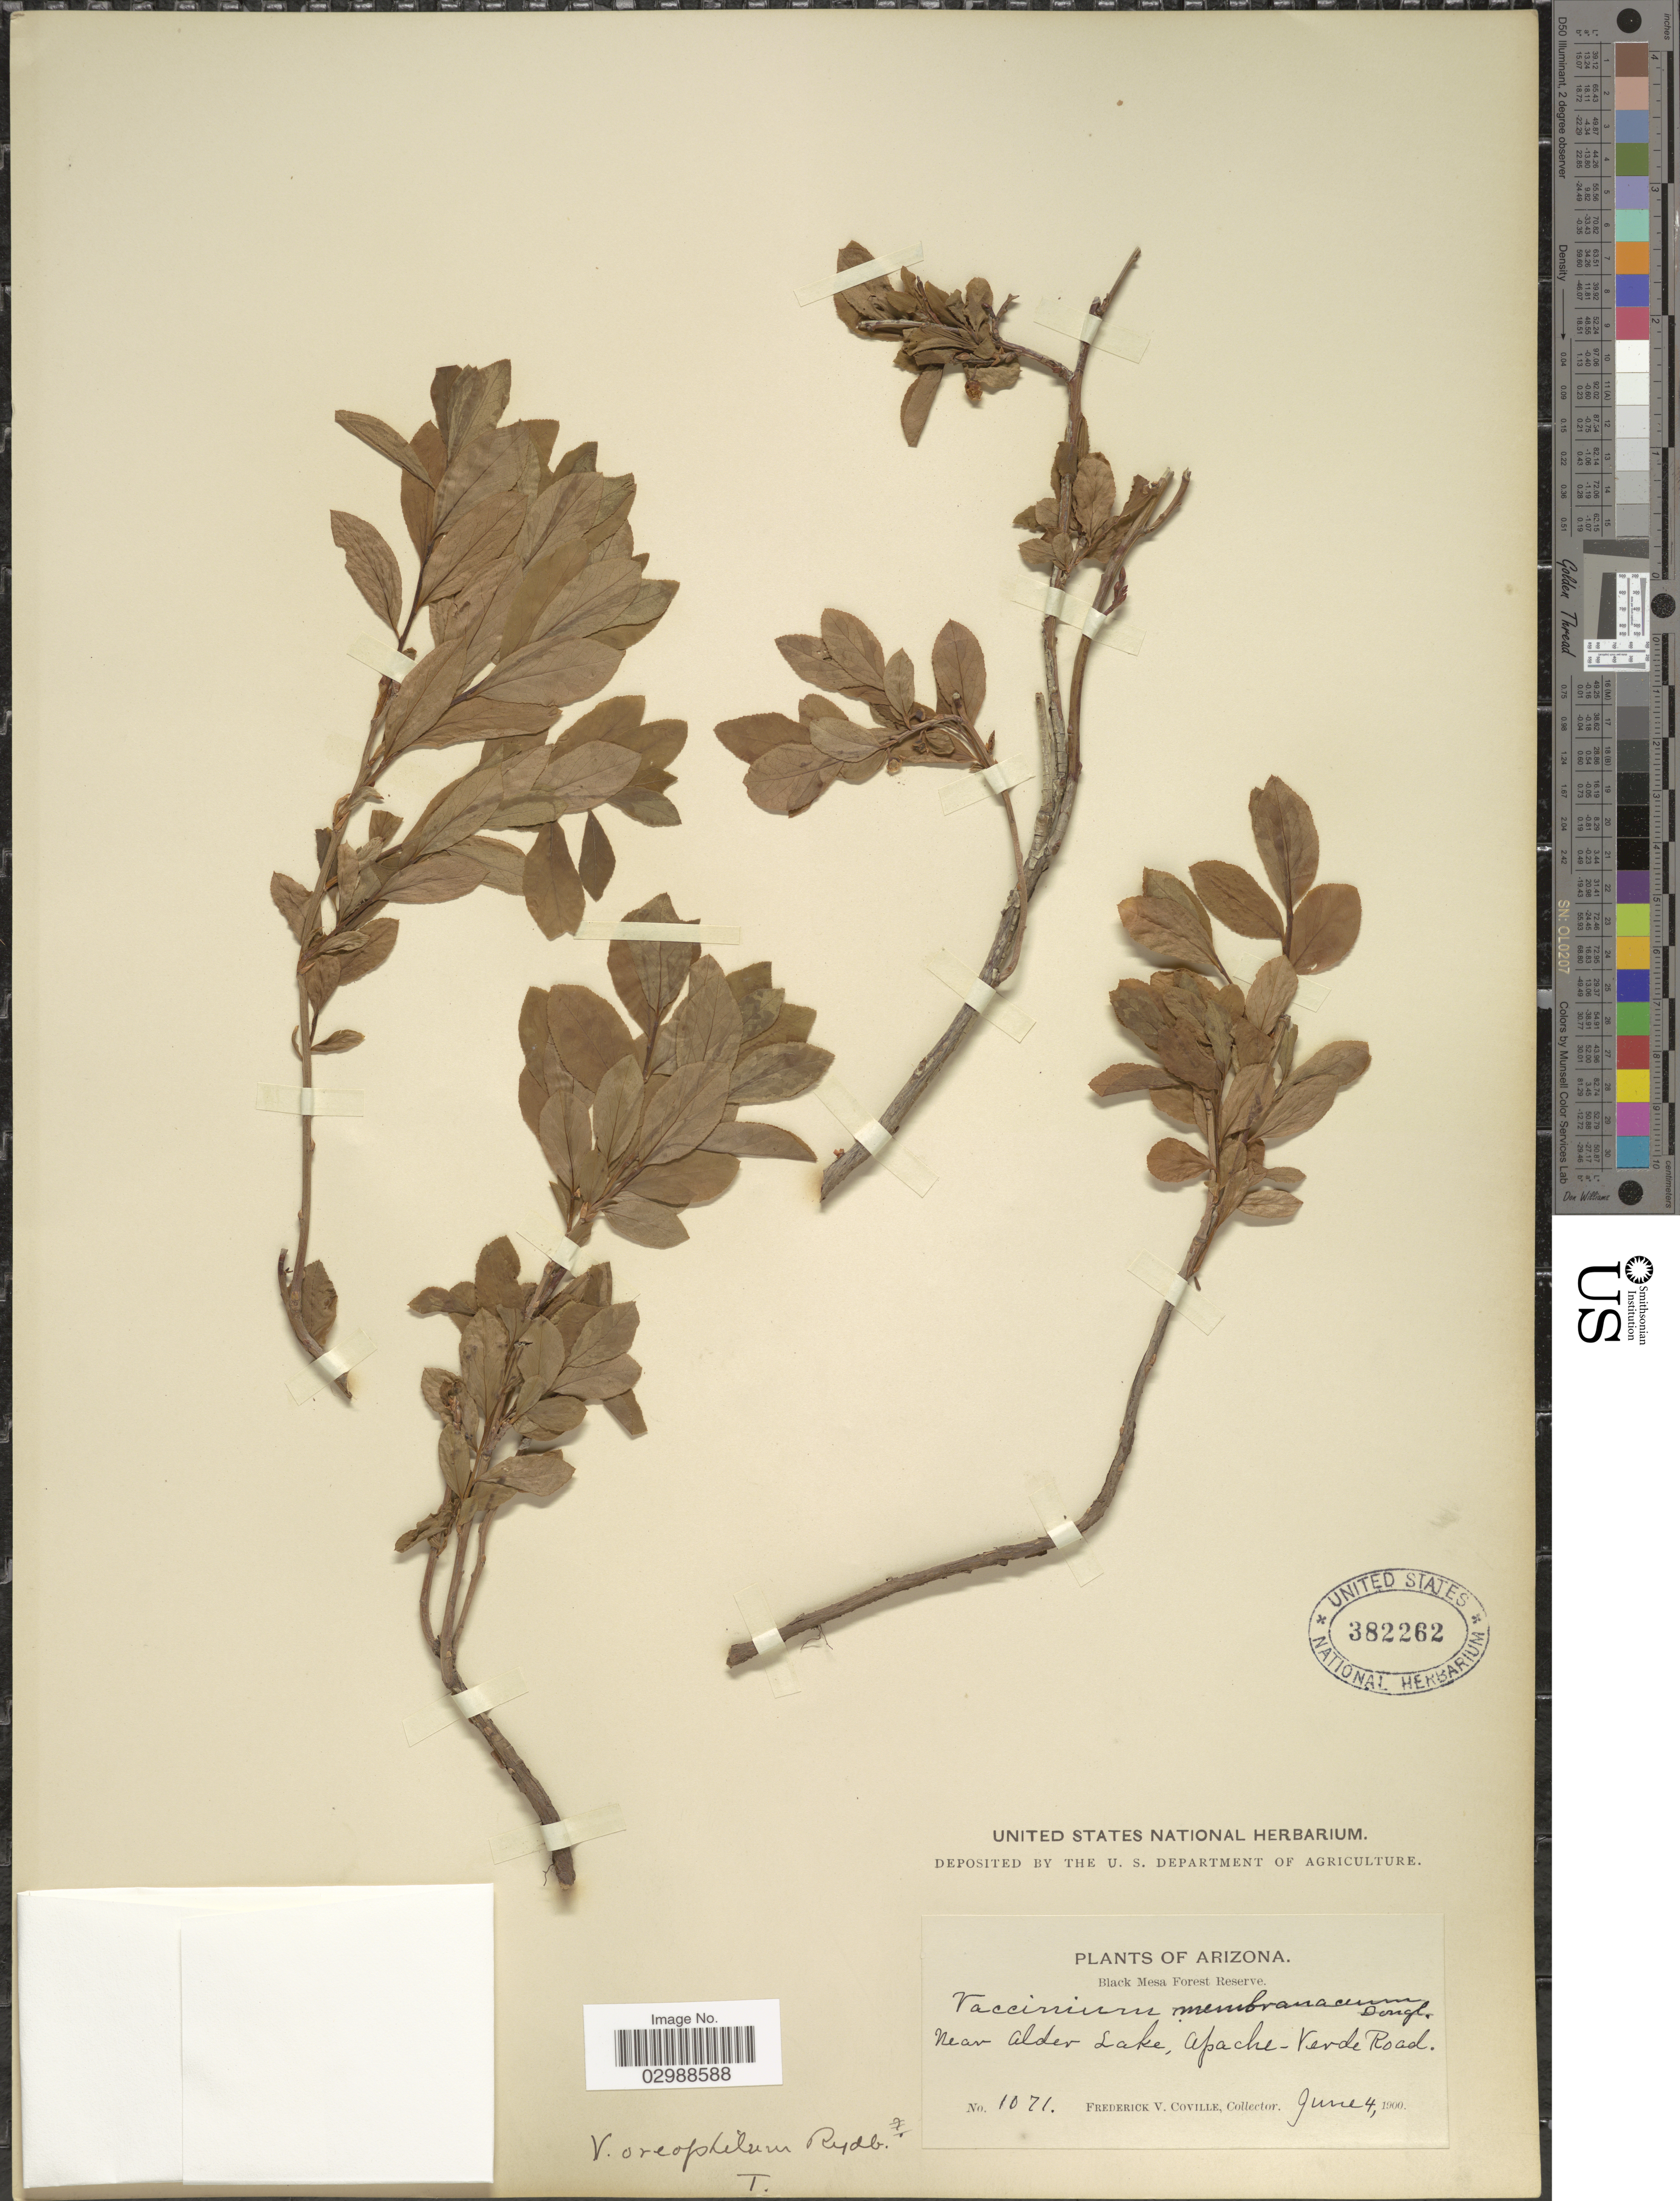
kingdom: Plantae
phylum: Tracheophyta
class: Magnoliopsida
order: Ericales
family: Ericaceae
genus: Vaccinium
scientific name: Vaccinium membranaceum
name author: Douglas ex Torr.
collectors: F. V. Coville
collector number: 1071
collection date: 1900-06-04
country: United States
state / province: Arizona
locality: Black Mesa Forest Reserve, Near Alder Lake, Apache-Verde Road.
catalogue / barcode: US 382262